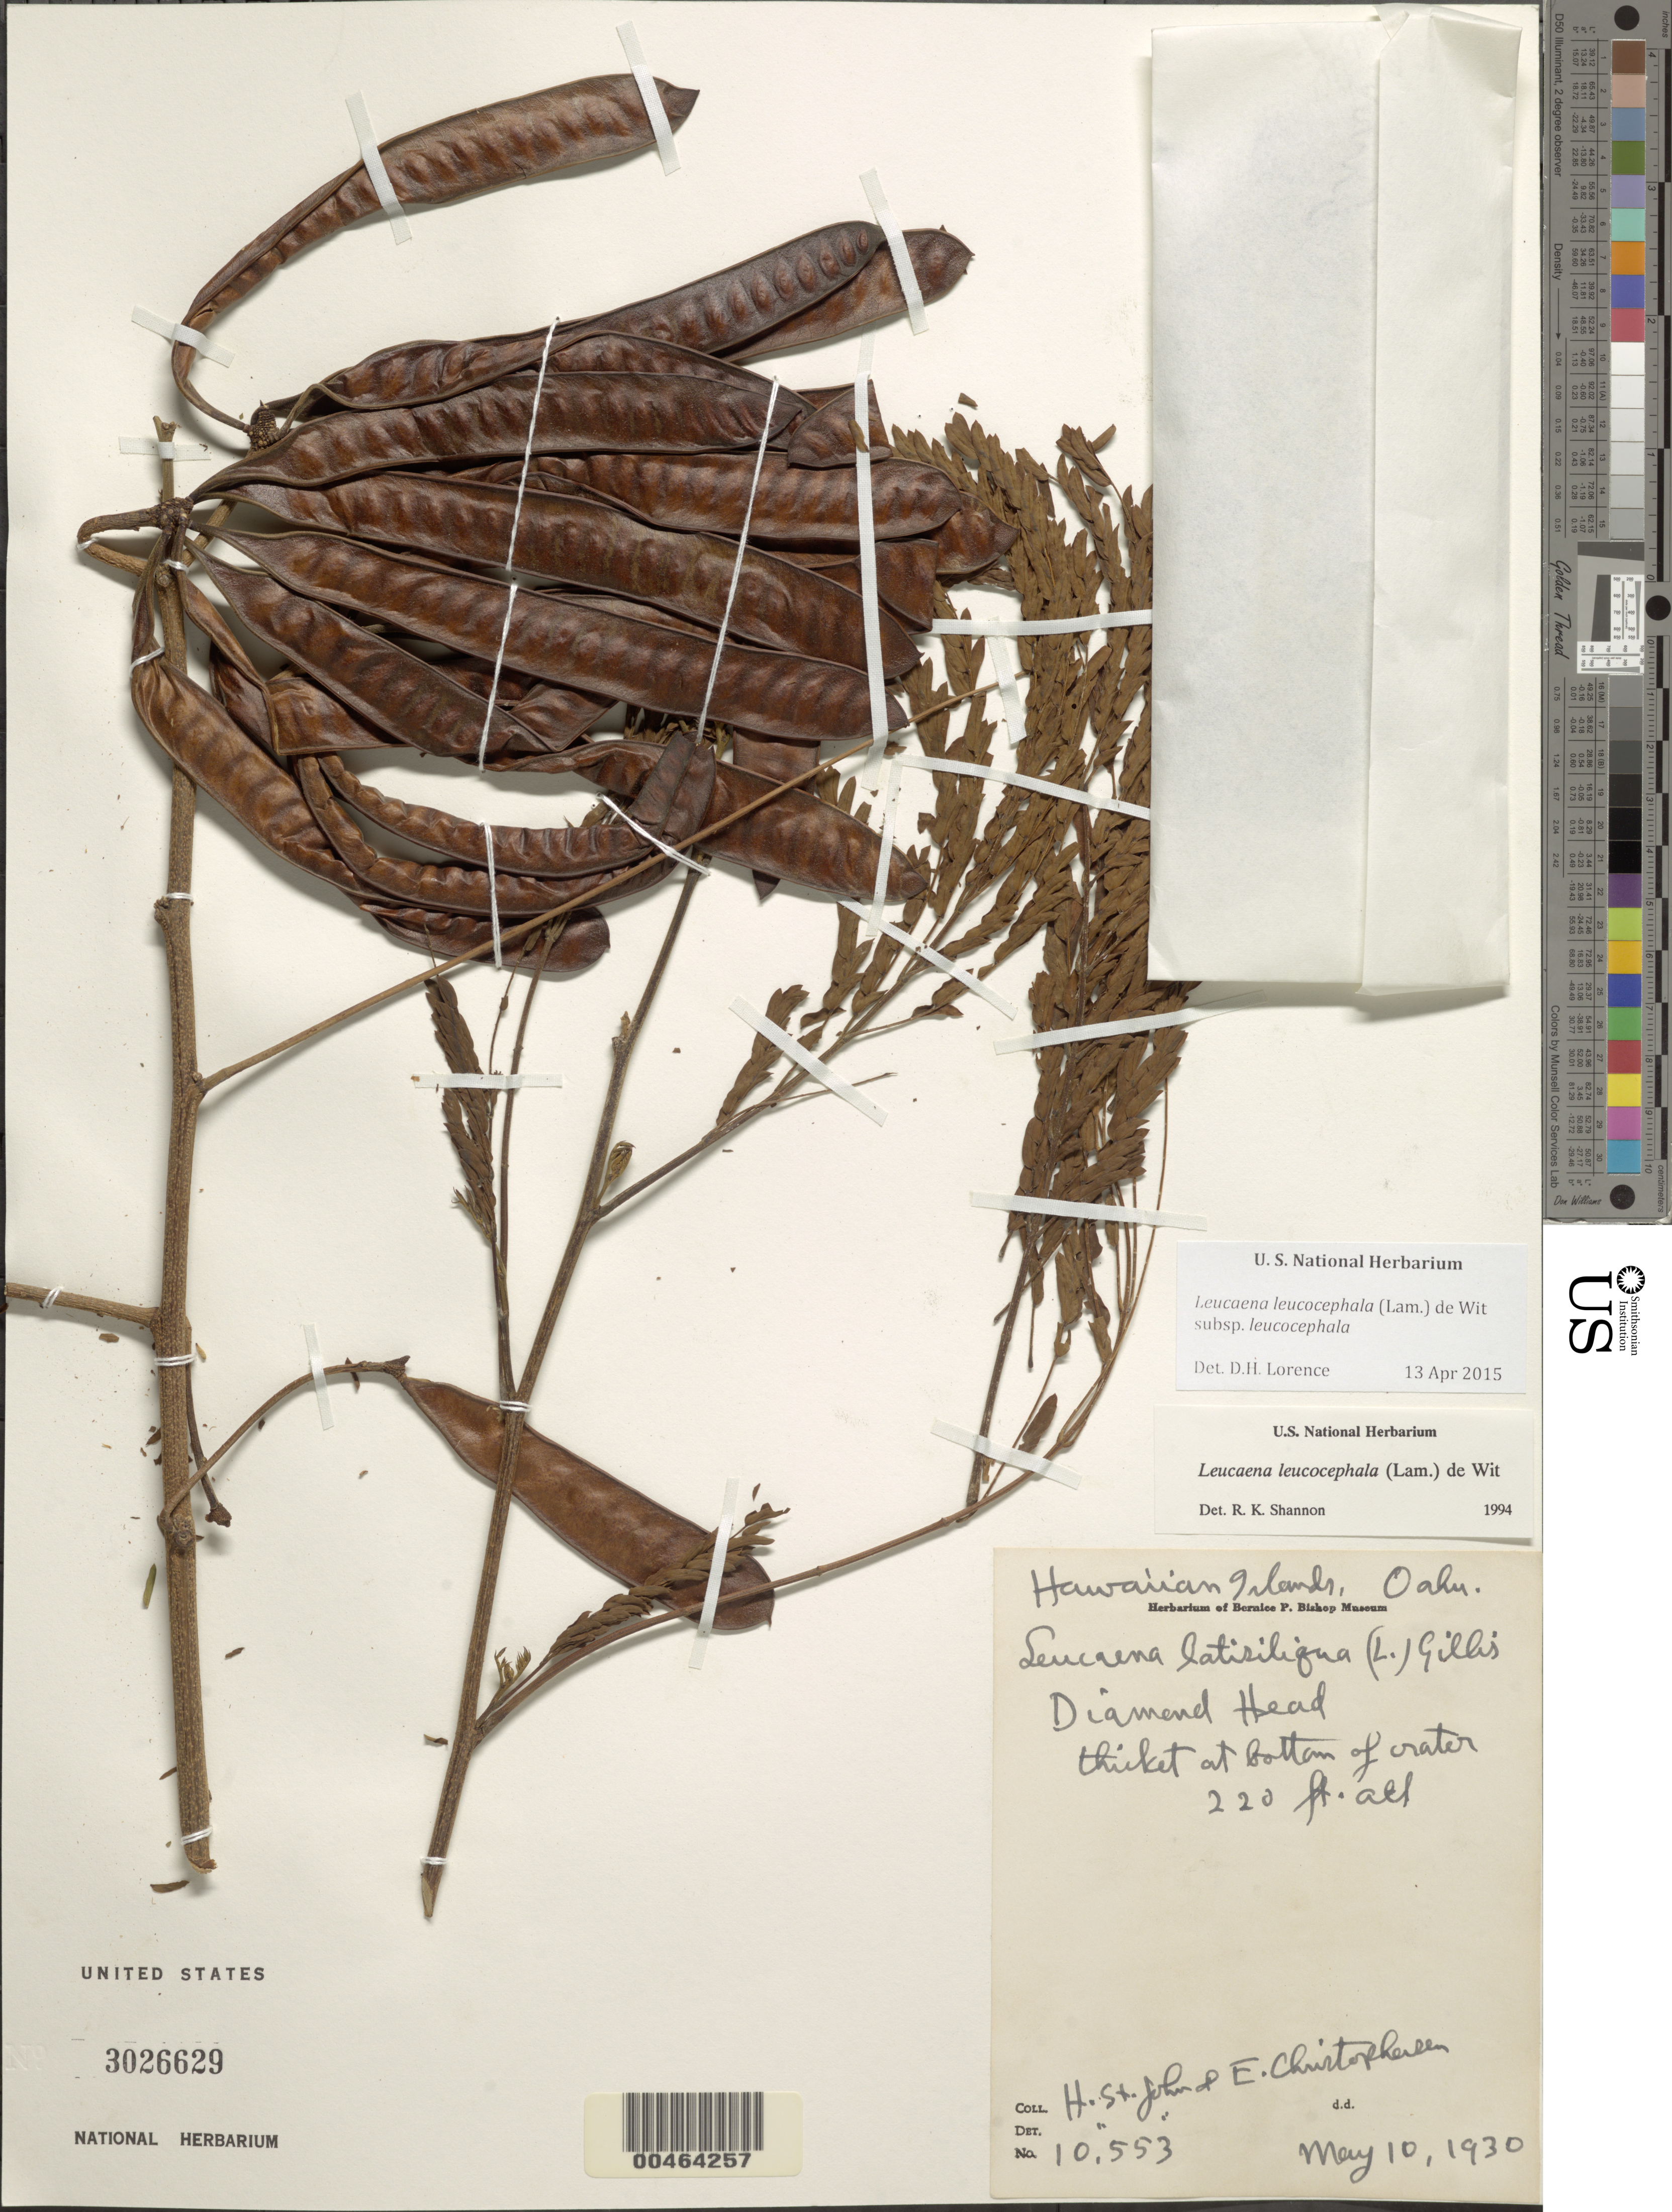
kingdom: Plantae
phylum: Tracheophyta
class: Magnoliopsida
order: Fabales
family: Fabaceae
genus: Leucaena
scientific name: Leucaena leucocephala subsp. leucocephala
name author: (Lam.) de Wit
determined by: Lorence, David H., (PTBG), National Tropical Botanical Garden (UNITED STATES)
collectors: H. St. John & E. Christophersen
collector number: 10553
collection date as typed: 10 May 1930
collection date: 1930-05-10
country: United States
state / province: Hawaii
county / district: Honolulu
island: Oahu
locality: Diamond Head, at bottom of crater.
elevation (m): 67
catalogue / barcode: US 3026629